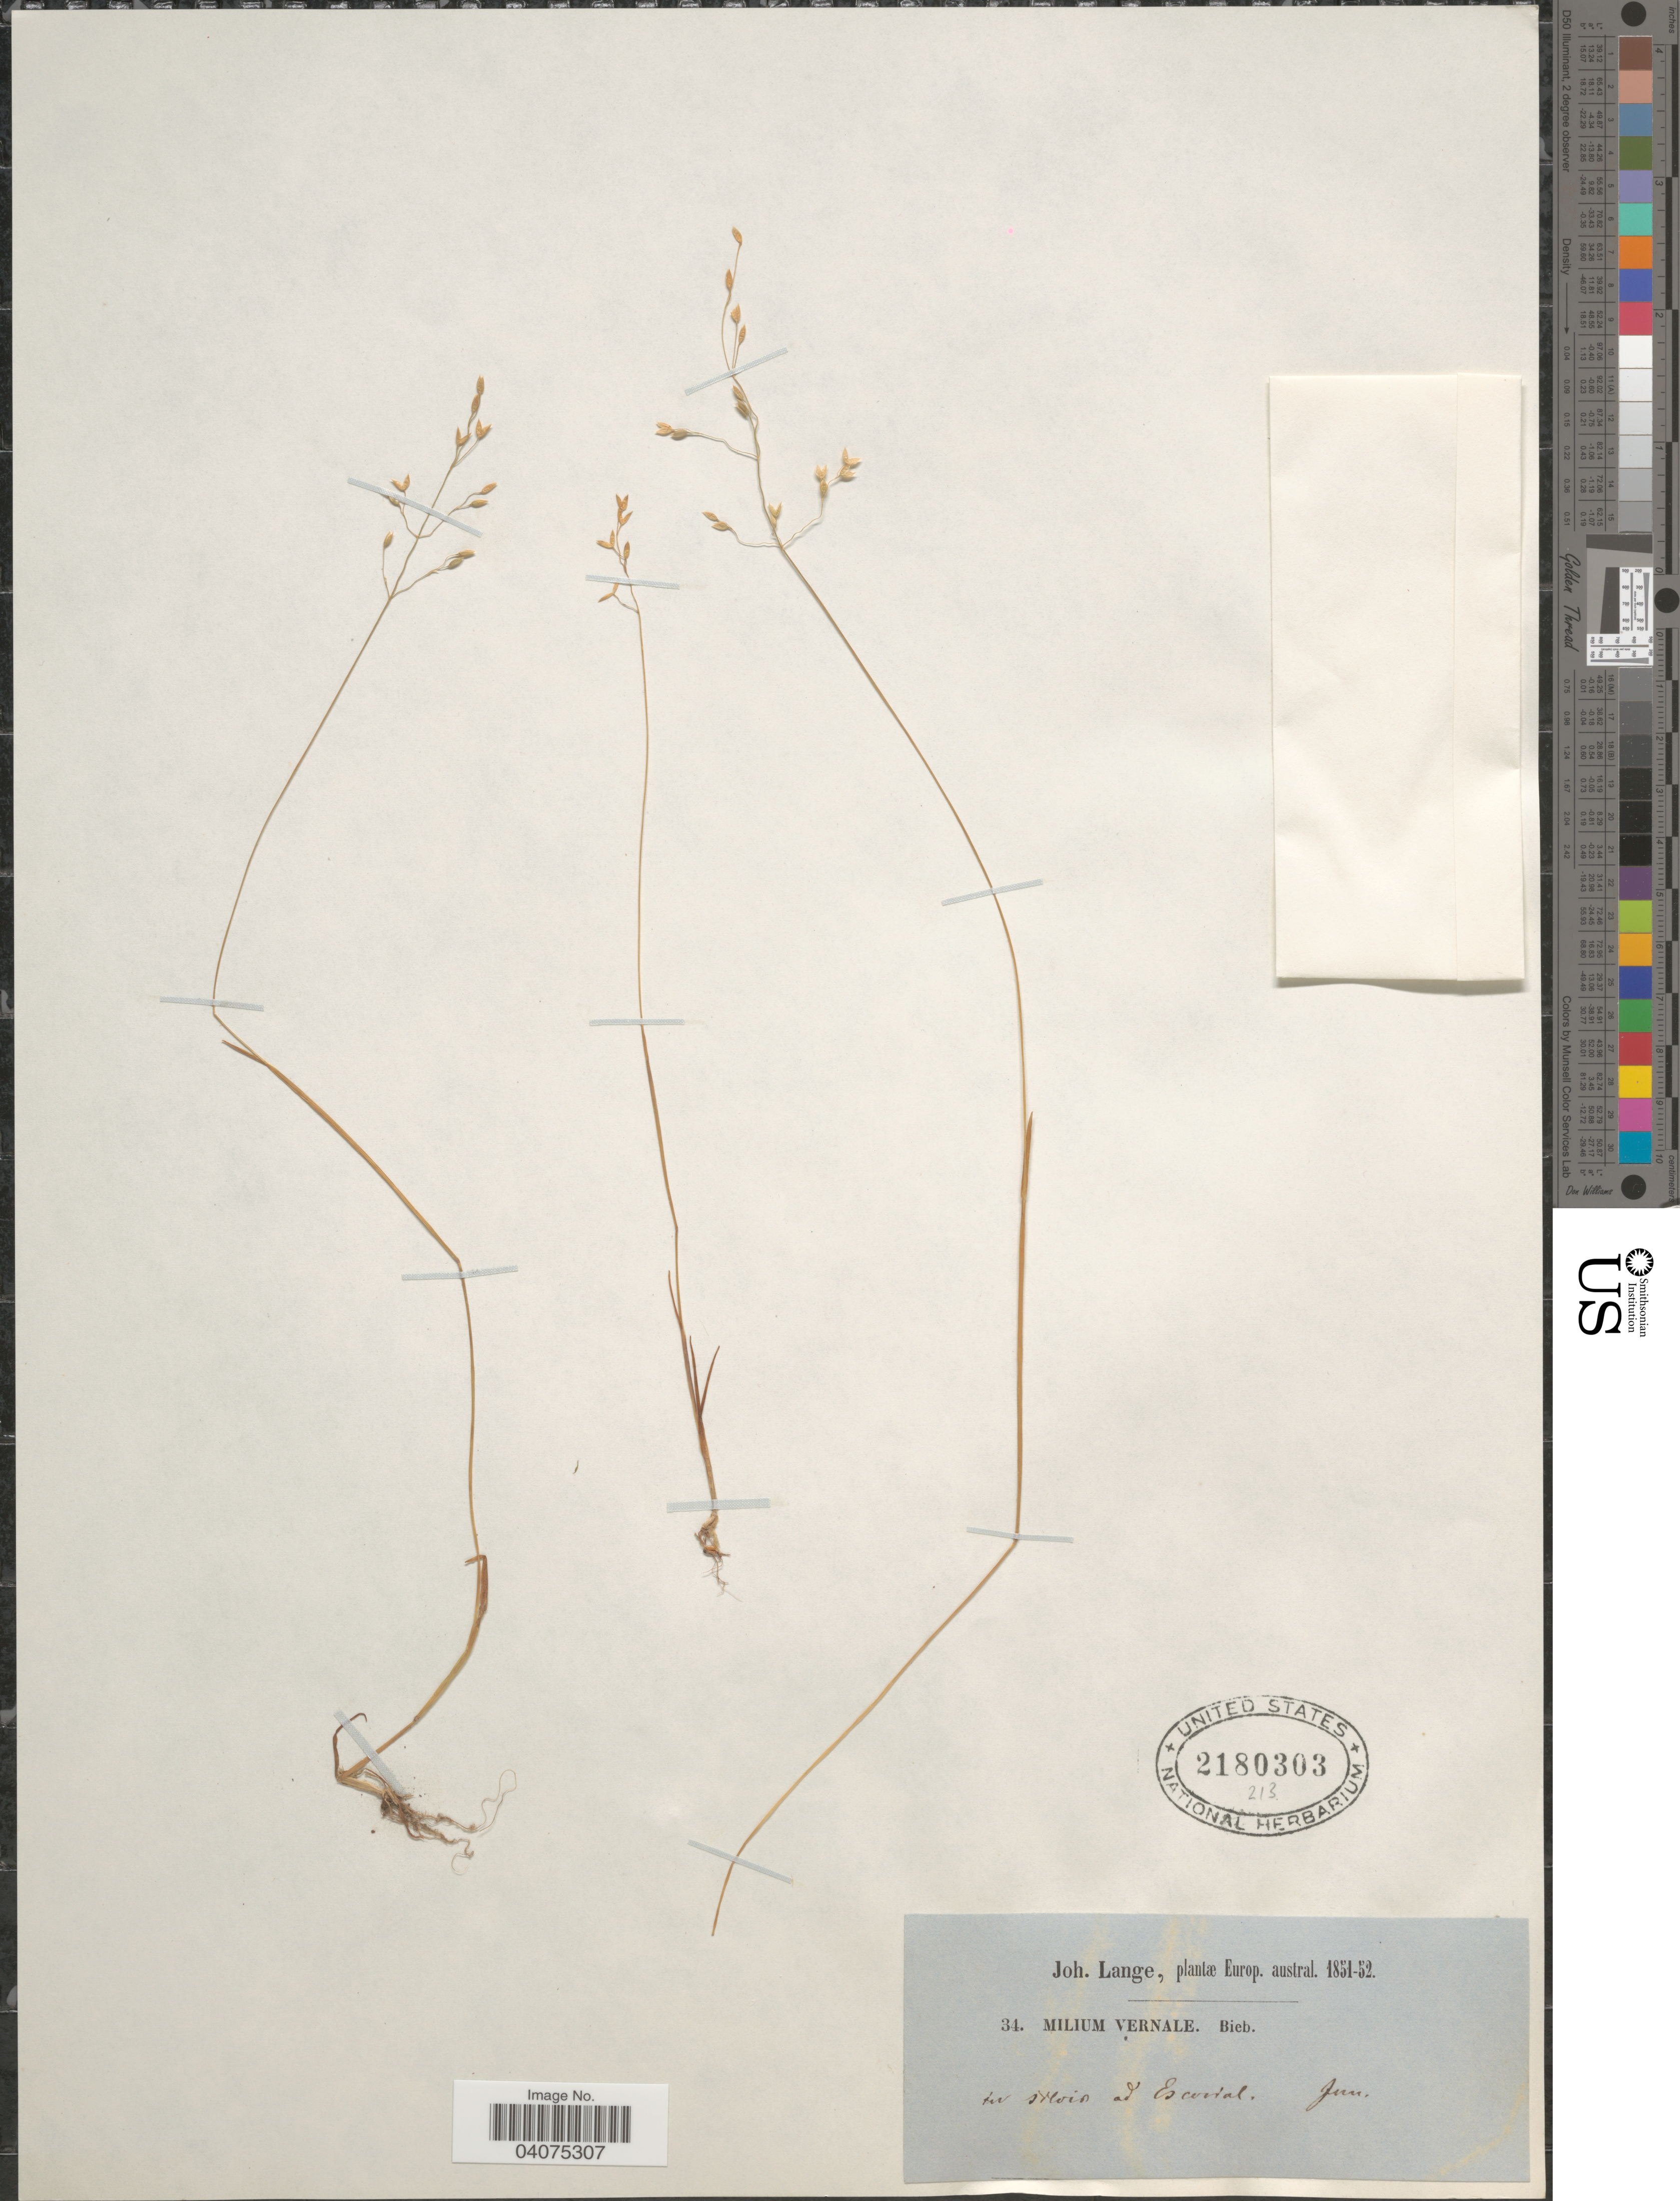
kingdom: Plantae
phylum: Tracheophyta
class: Liliopsida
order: Poales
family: Poaceae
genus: Milium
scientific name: Milium vernale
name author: M. Bieb.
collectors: J. M. C. Lange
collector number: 34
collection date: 1851-06/1852-06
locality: Europ. austral. Sur Moin ad Escorial. [interpreted]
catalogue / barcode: US 2180303